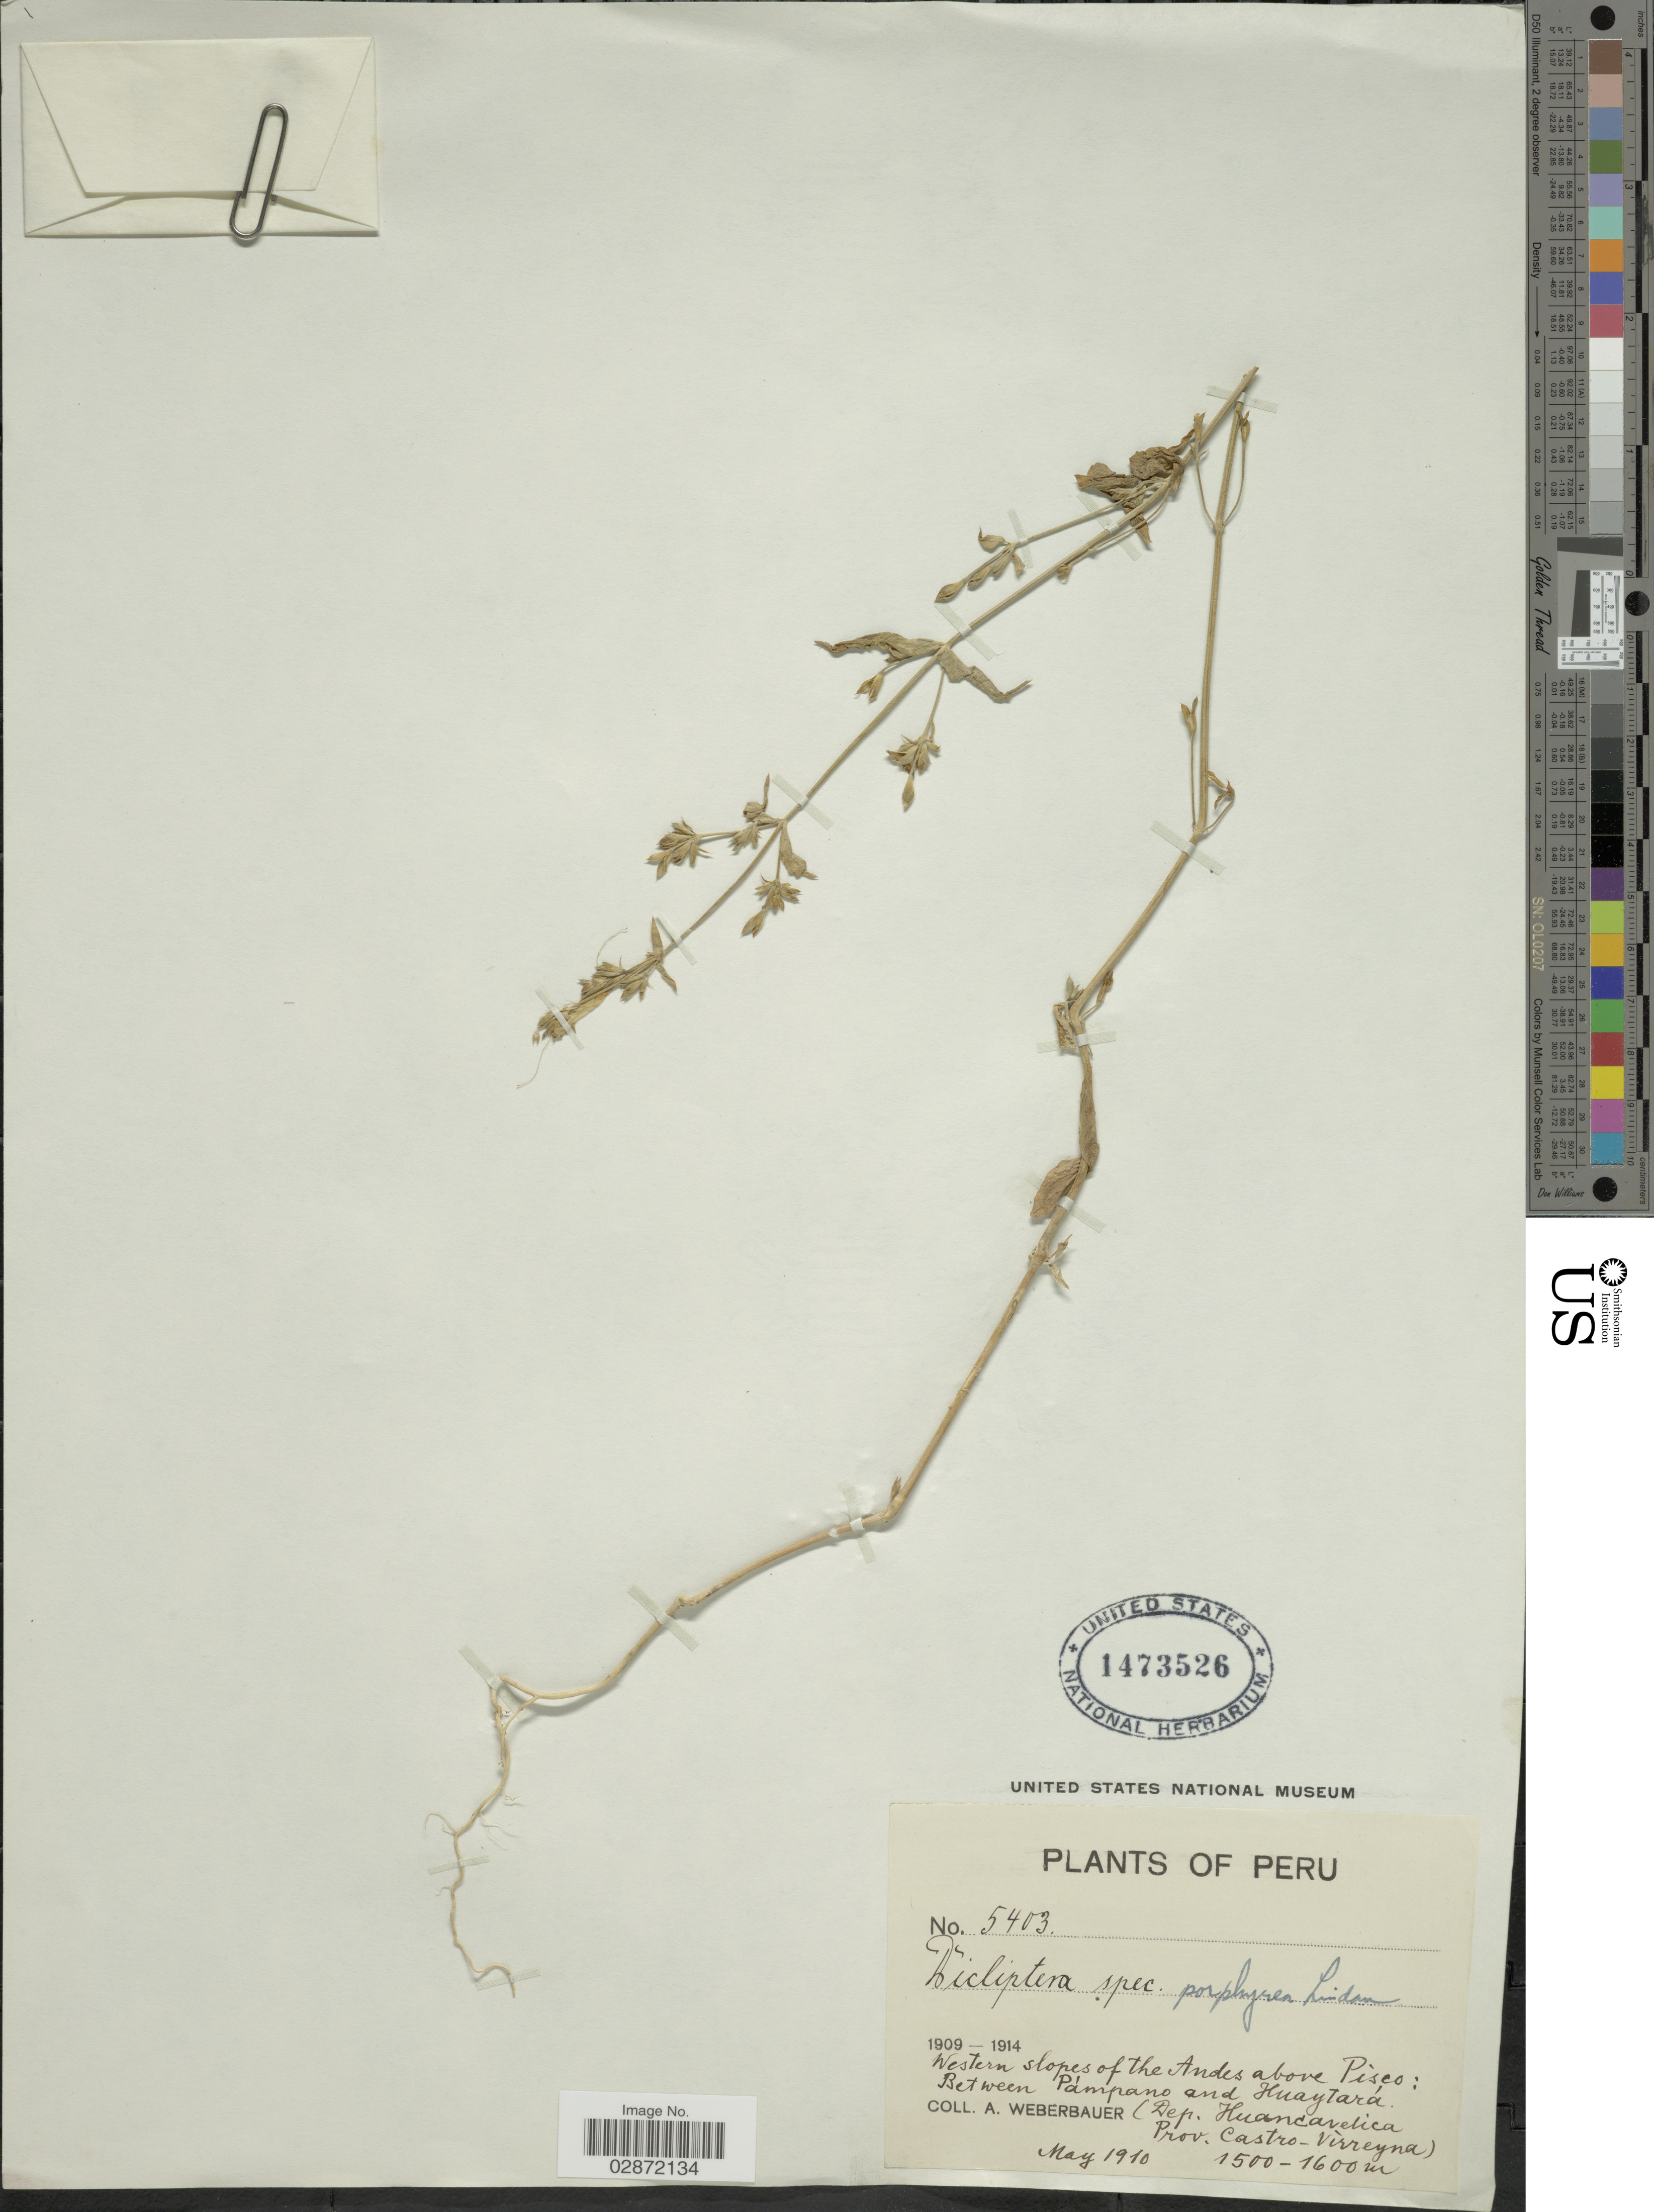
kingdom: Plantae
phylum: Tracheophyta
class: Magnoliopsida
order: Lamiales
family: Acanthaceae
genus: Dicliptera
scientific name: Dicliptera porphyrea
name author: Lindau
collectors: A. Weberbauer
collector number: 5403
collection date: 1910-05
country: Peru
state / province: Huancavelica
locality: Western slopes of the Andes above Pisco: Between Pampano and Huaytara (Deo, Huancavelica Prov. Castro-Virreyna).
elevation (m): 1500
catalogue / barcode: US 1473526